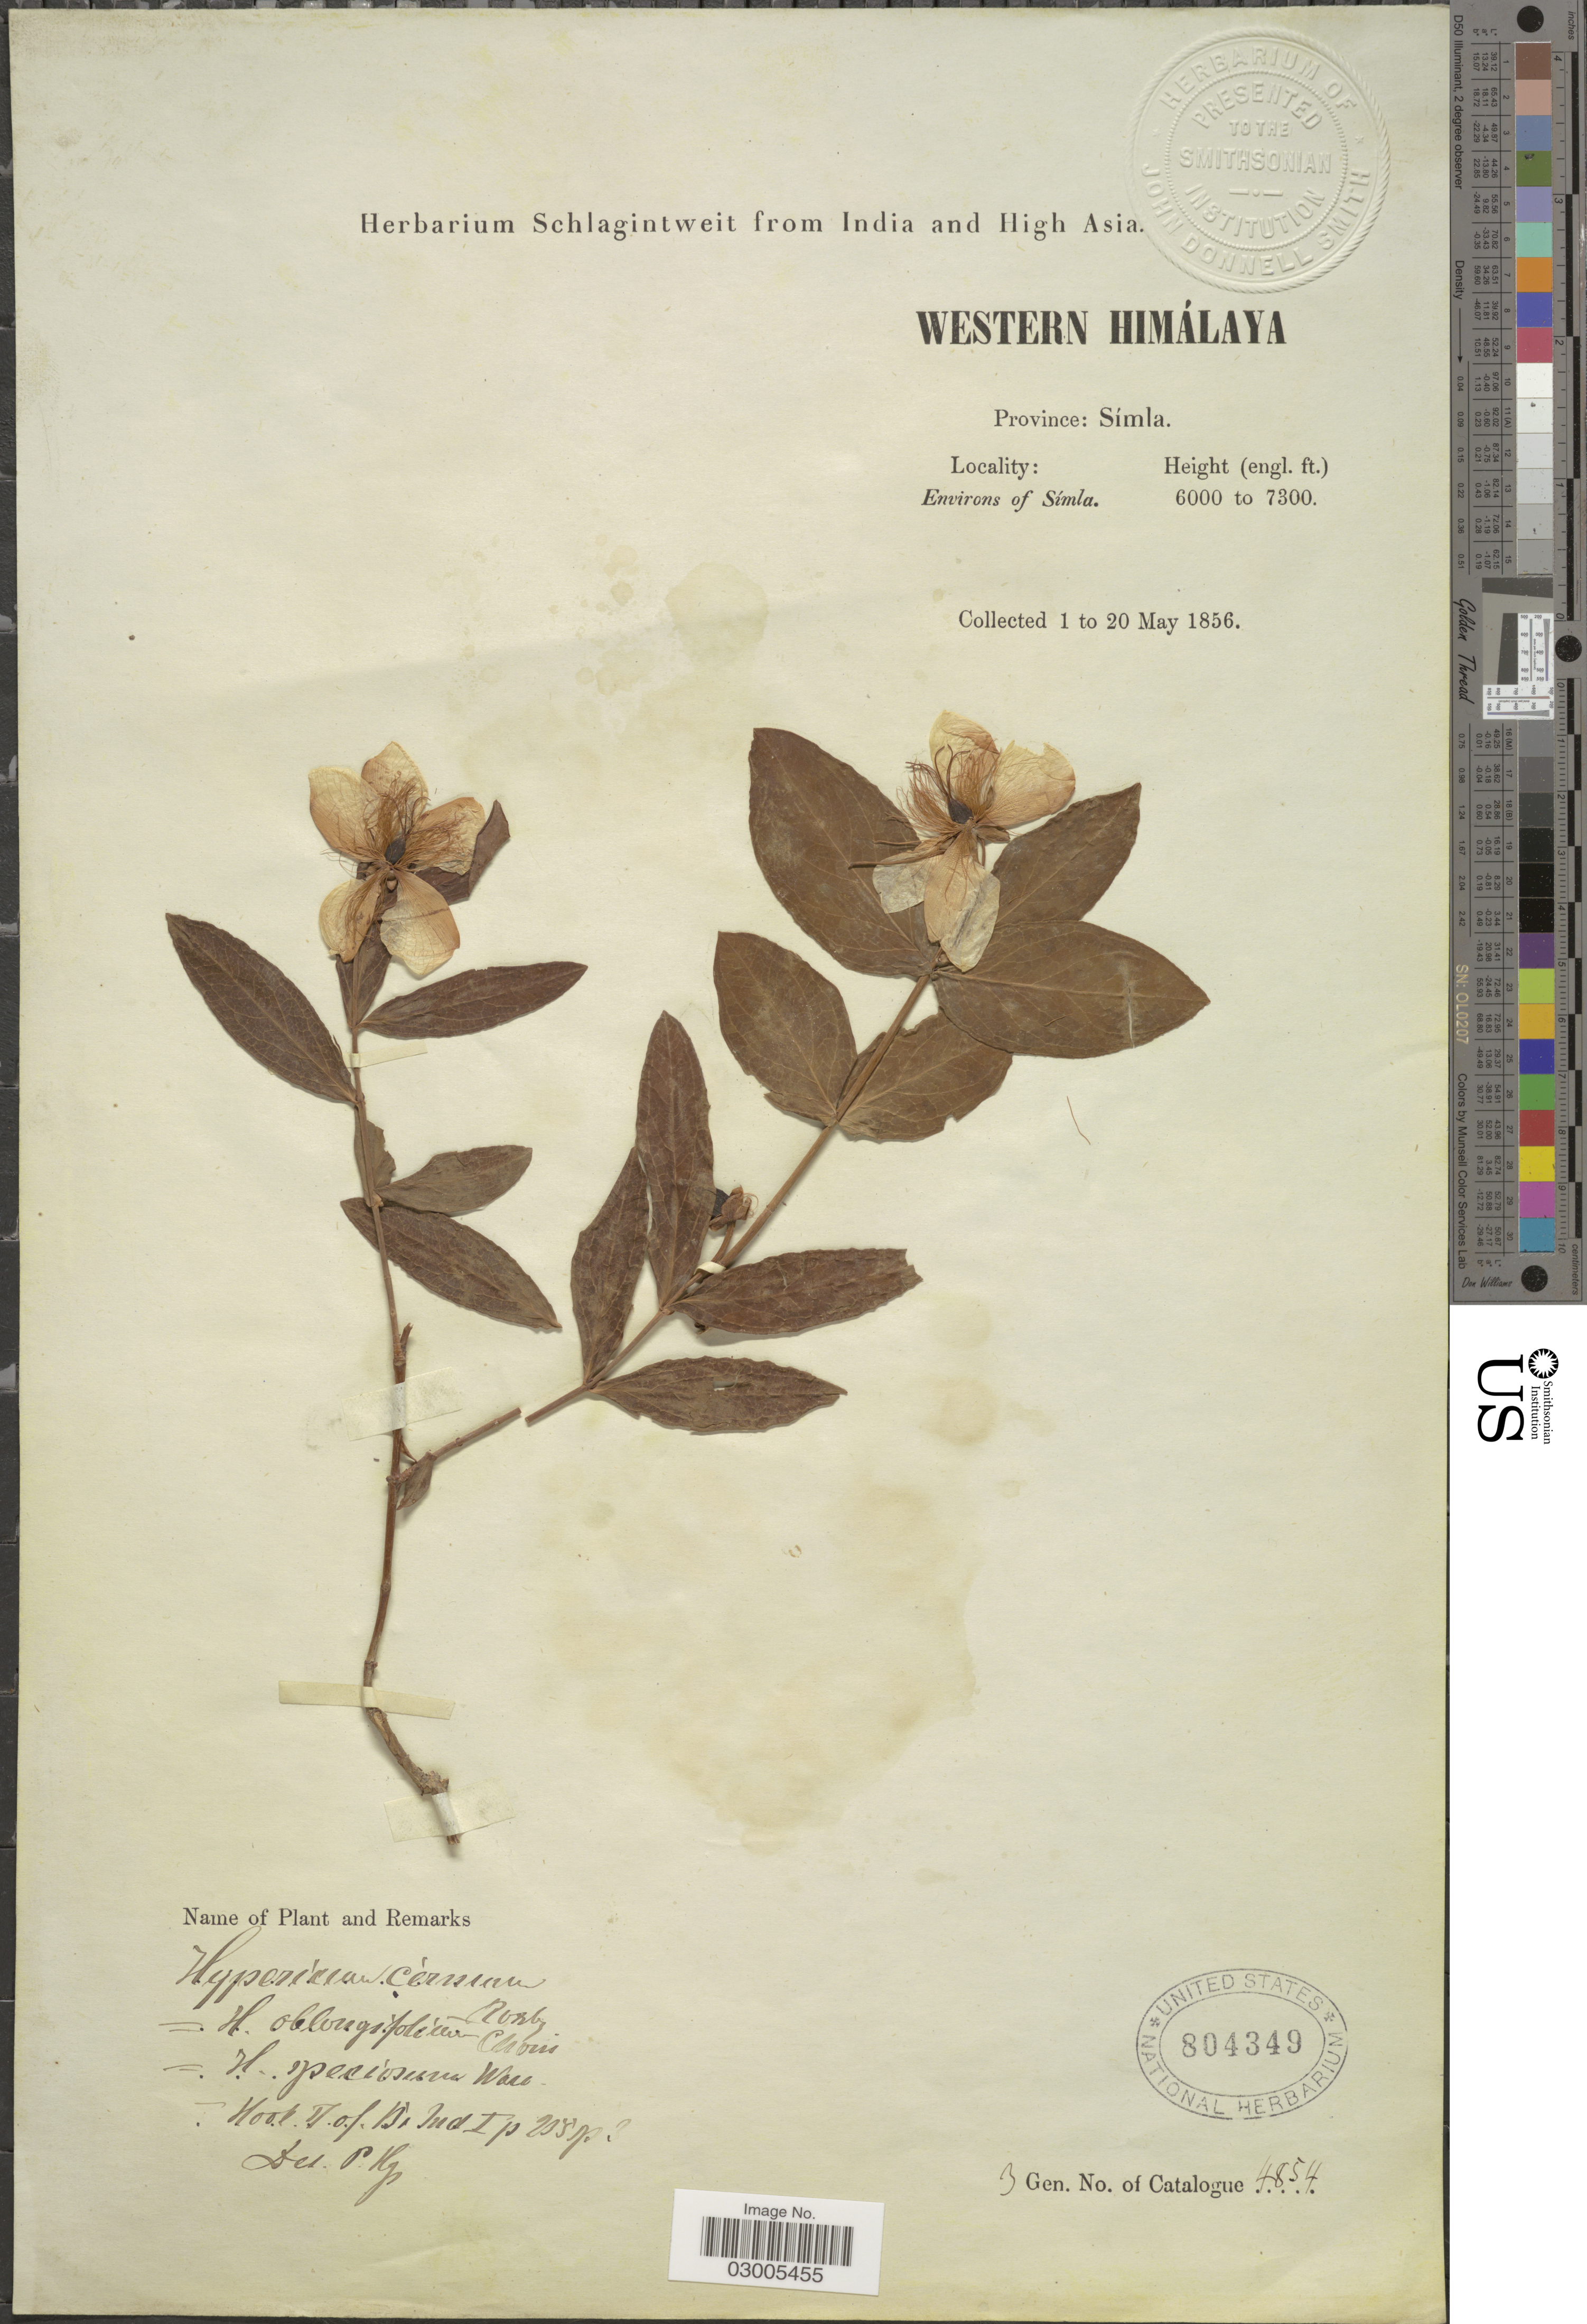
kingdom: Plantae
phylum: Tracheophyta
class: Magnoliopsida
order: Malpighiales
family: Hypericaceae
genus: Hypericum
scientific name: Hypericum oblongifolium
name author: Choisy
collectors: ex herb. Schlagintweit from India and High Asia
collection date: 1856-05-01/1856-05-20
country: India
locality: Western Himálaya. Province: Símla. Environs of Símla.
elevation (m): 1829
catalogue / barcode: US 804349